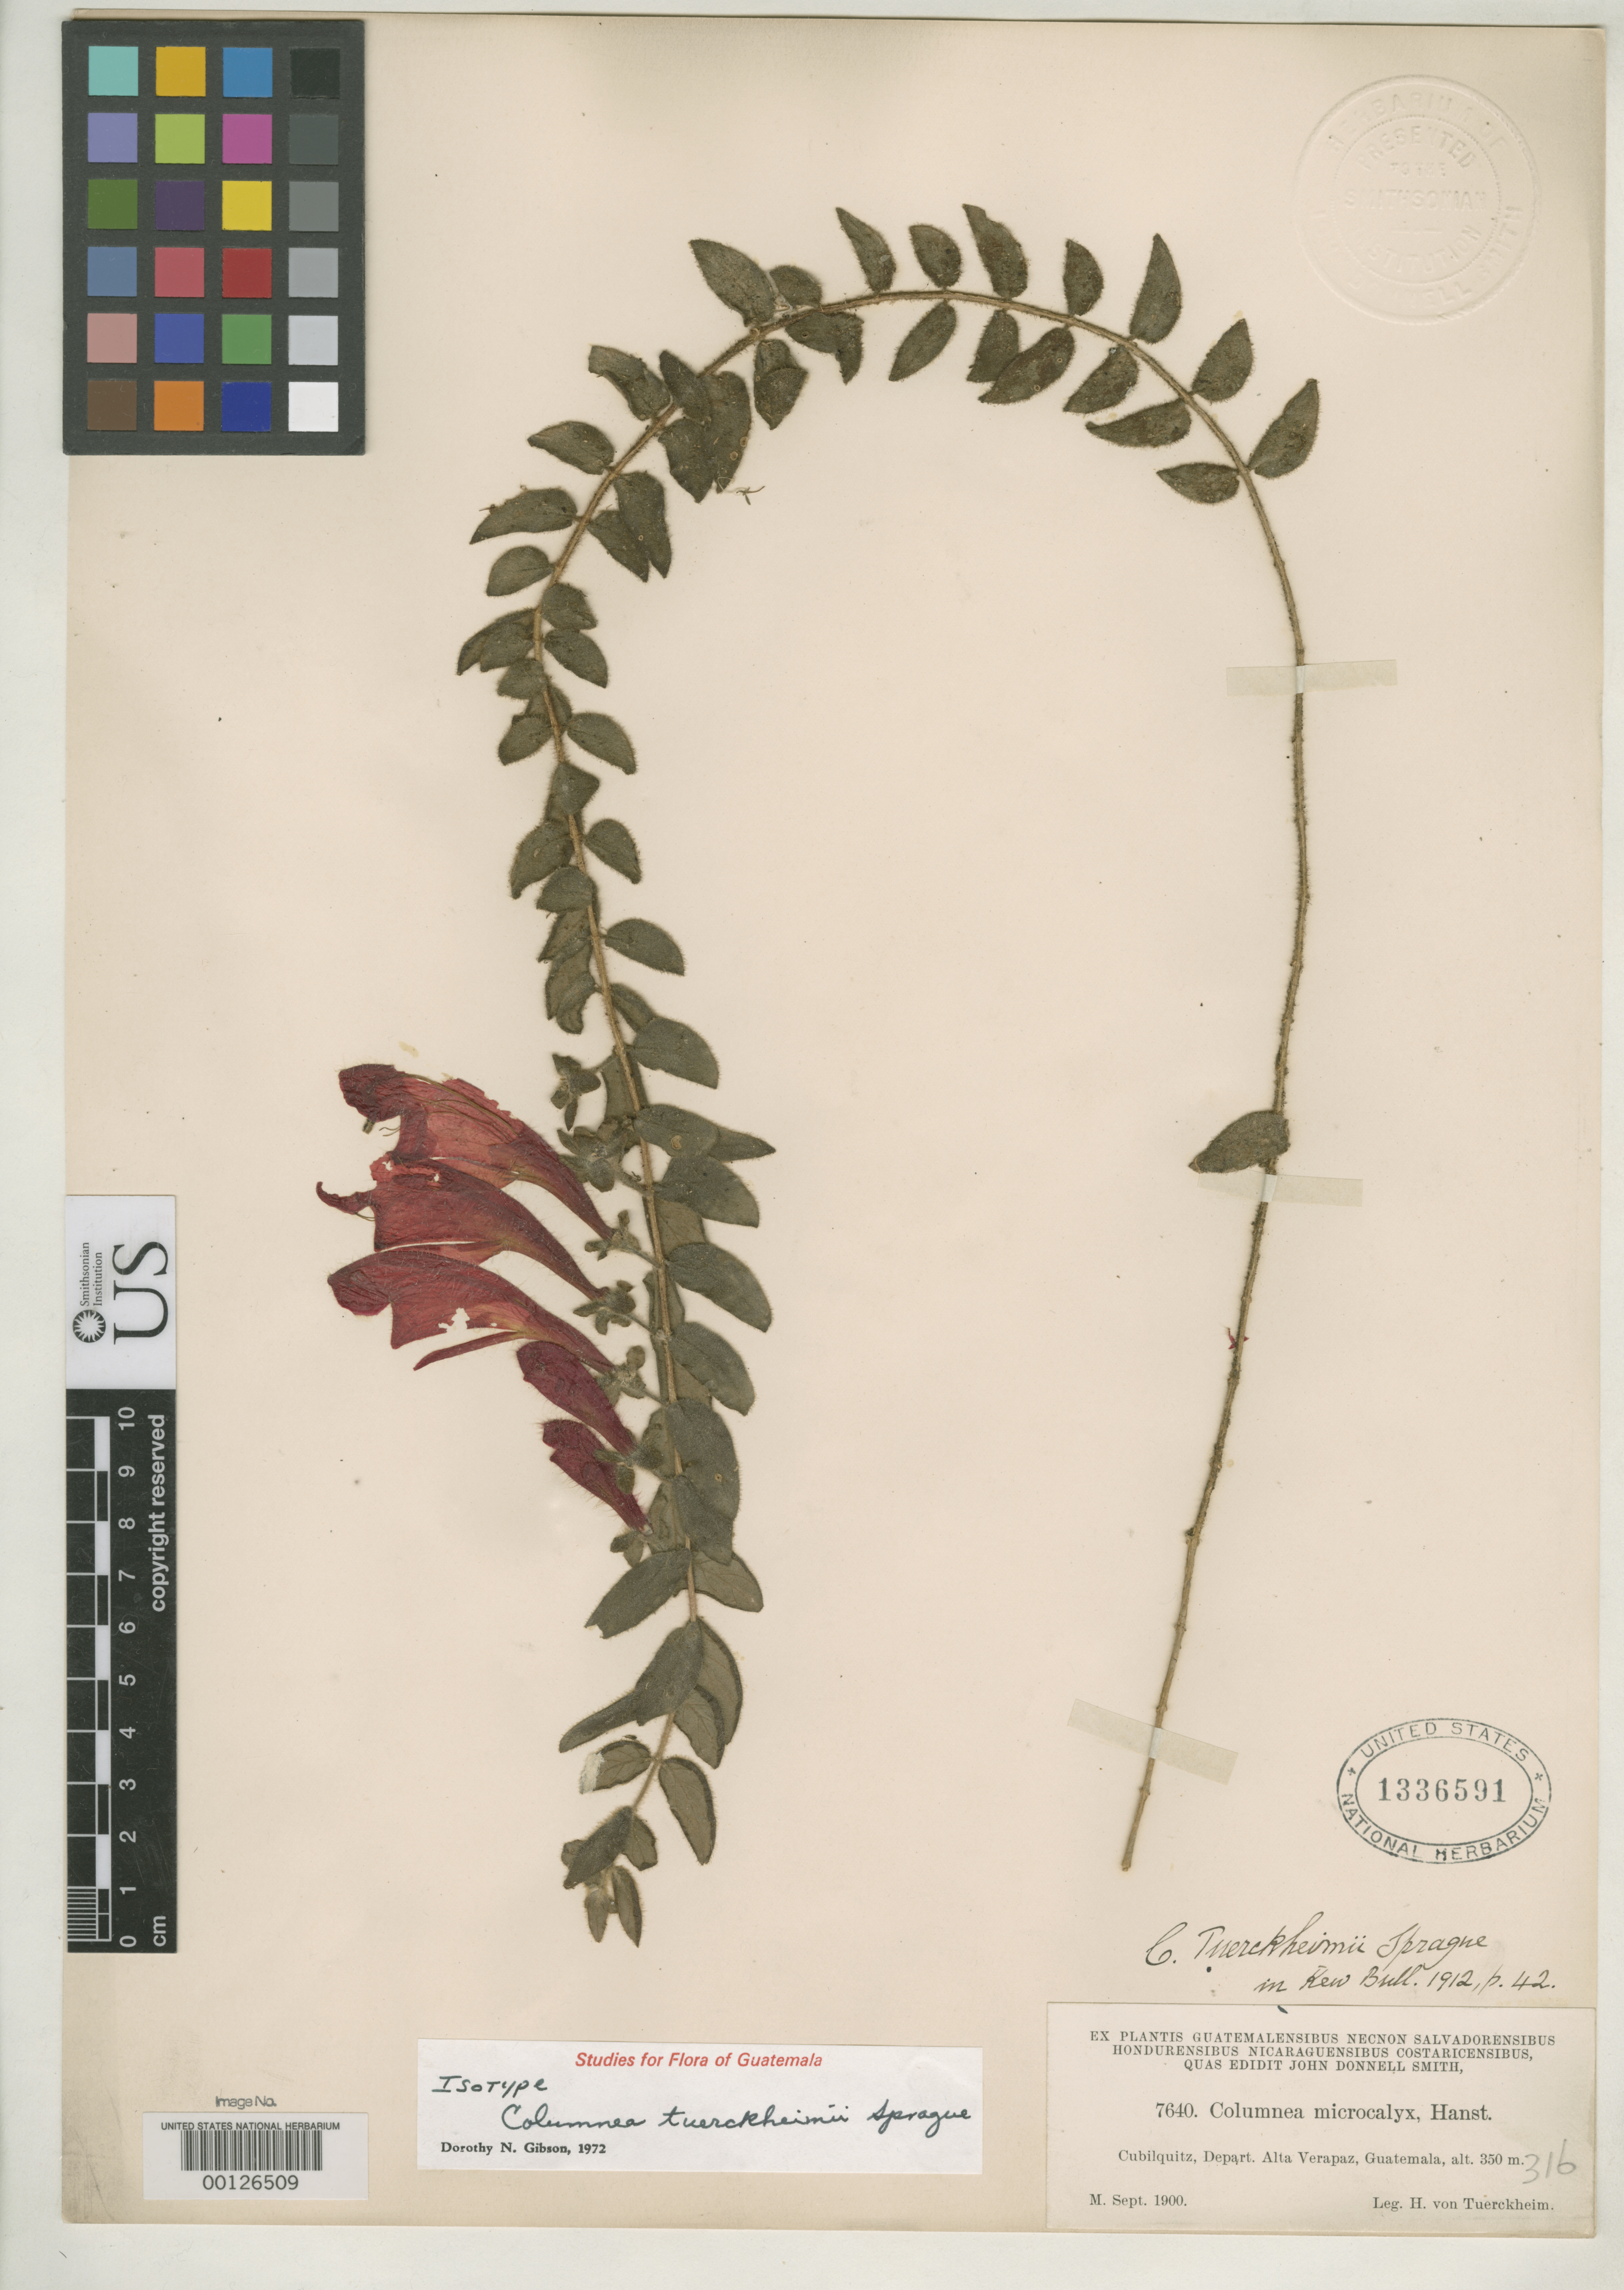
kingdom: Plantae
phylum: Tracheophyta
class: Magnoliopsida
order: Lamiales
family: Gesneriaceae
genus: Columnea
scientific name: Columnea tuerckheimii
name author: Sprague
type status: Isotype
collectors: H. von Türckheim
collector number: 7640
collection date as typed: Sep 1900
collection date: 1900-09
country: Guatemala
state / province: Alta Verapaz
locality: Cubilquitz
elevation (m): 350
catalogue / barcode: US 1336591